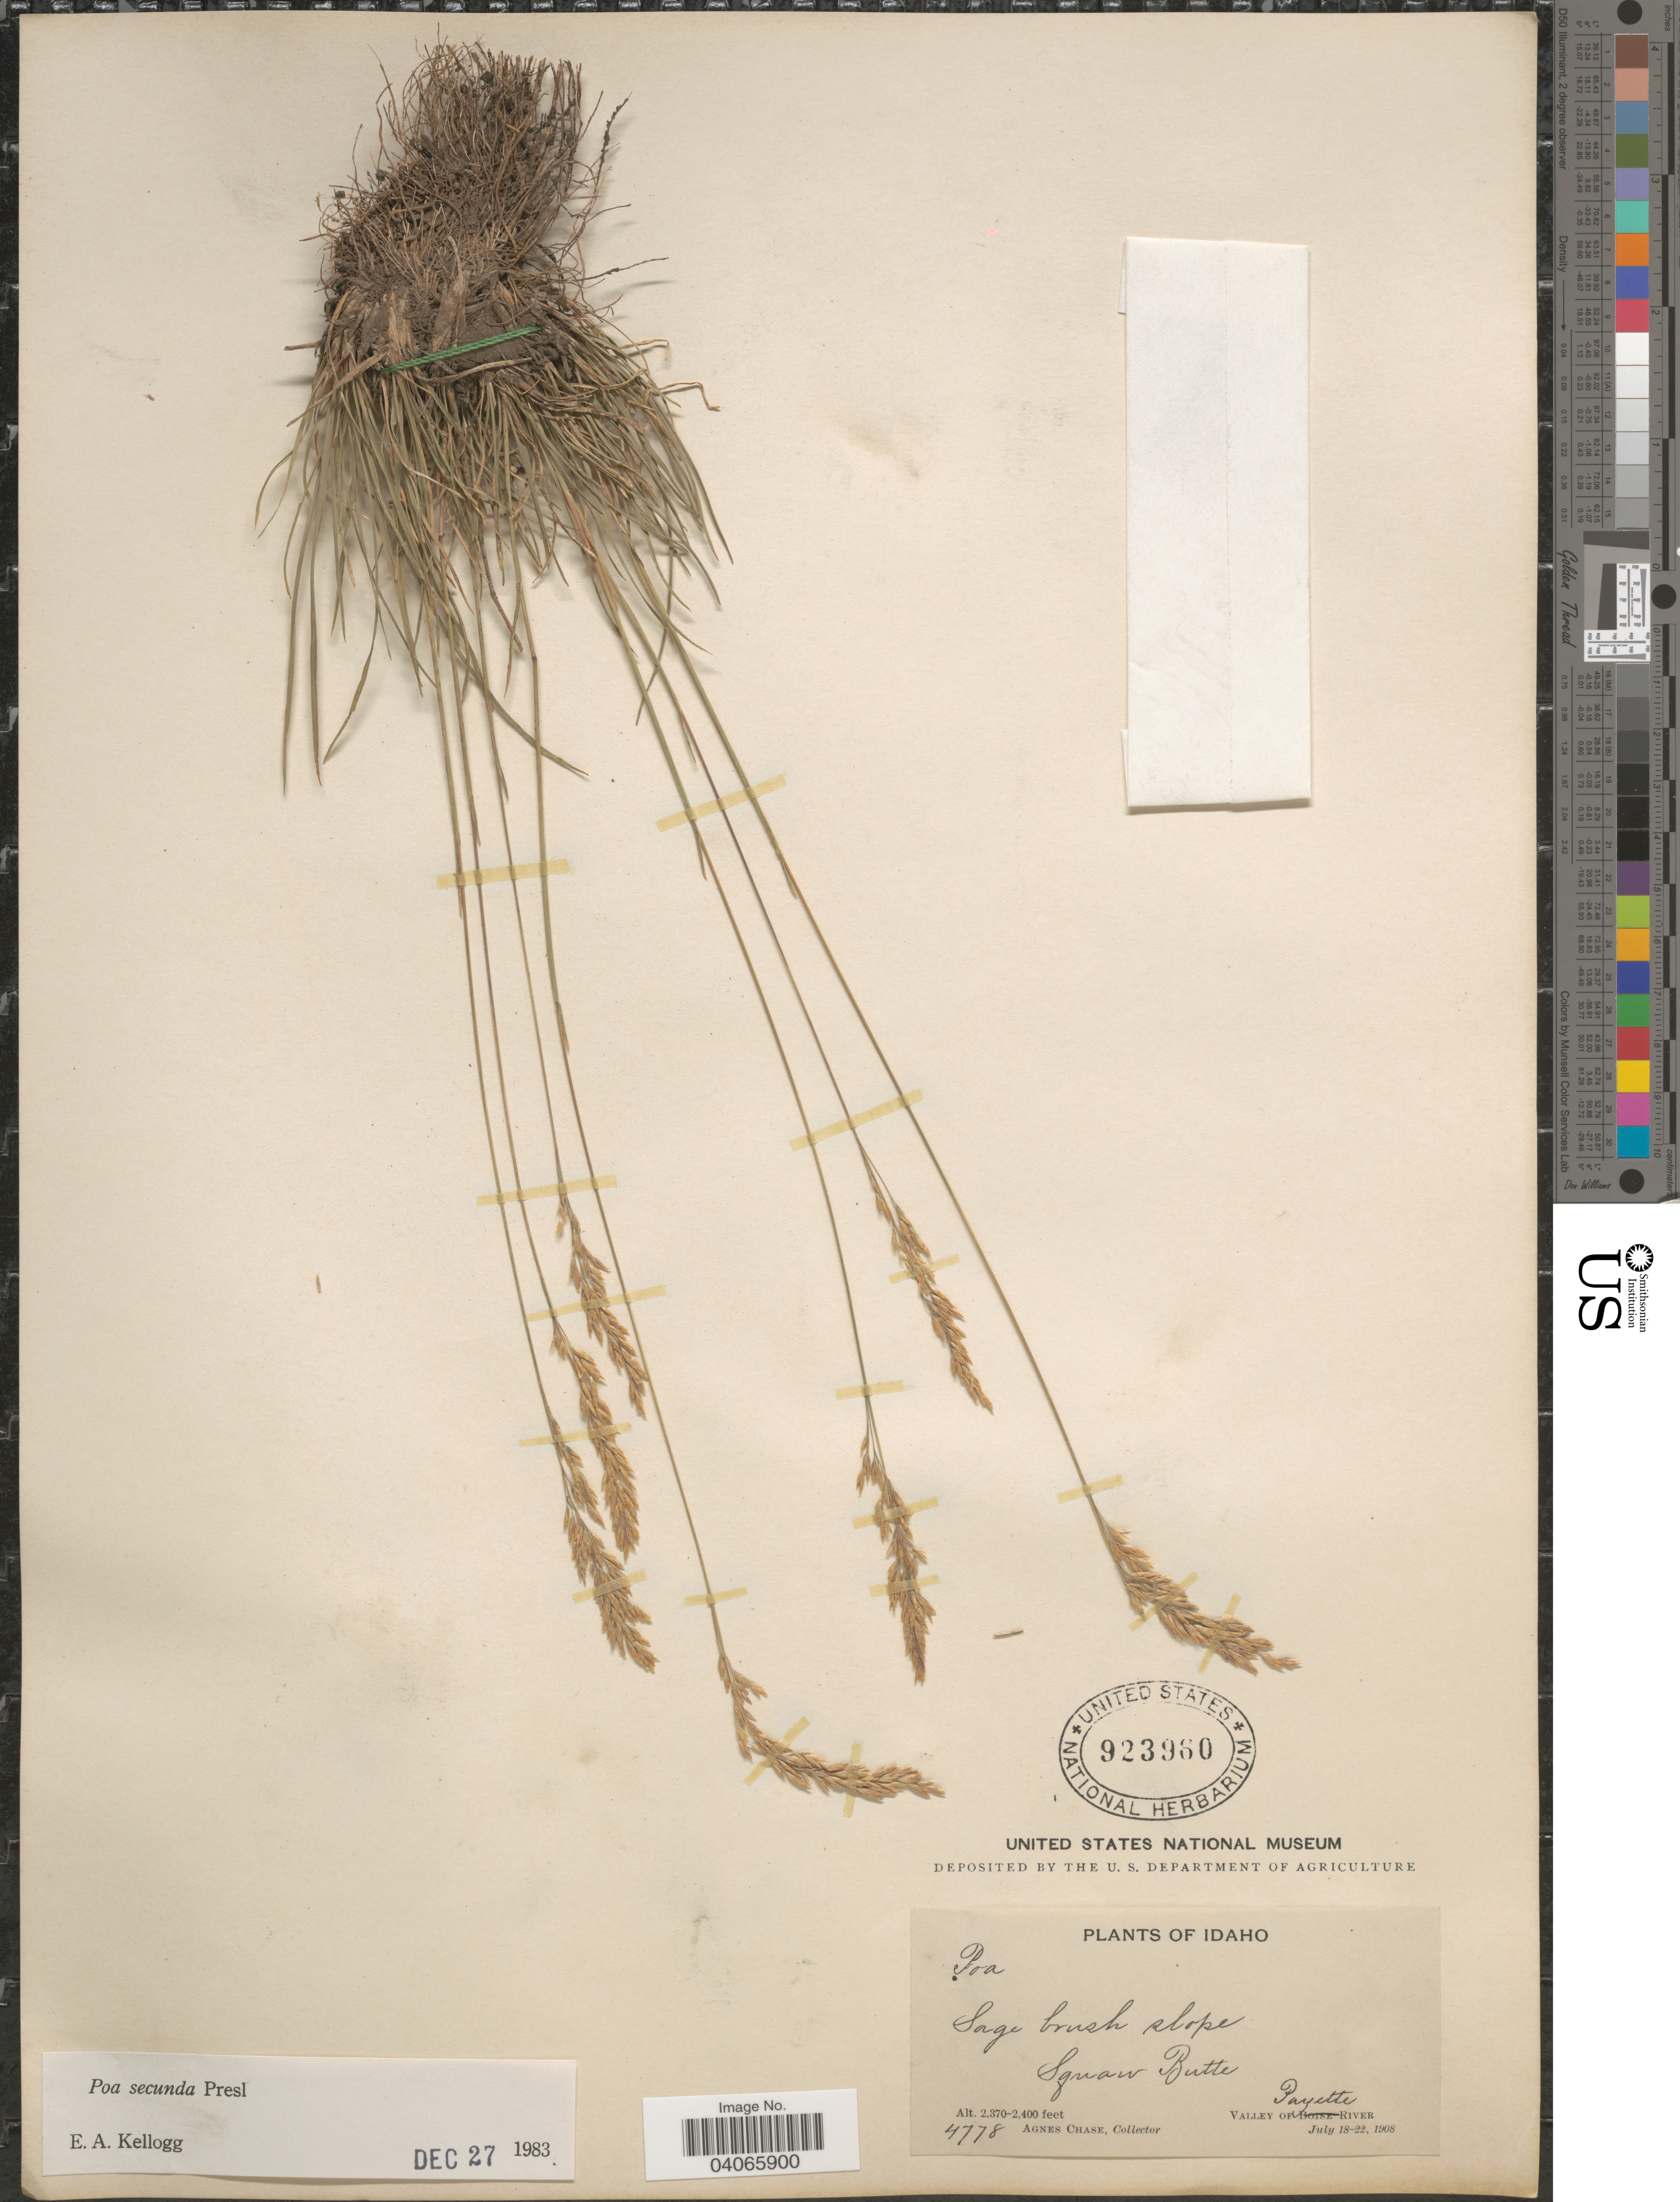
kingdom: Plantae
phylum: Tracheophyta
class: Liliopsida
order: Poales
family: Poaceae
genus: Poa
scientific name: Poa secunda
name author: J. Presl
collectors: A. Chase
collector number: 4778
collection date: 1908-07-18/1908-07-22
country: United States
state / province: Idaho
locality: Squaw Butte. Valley of Payette River.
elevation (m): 722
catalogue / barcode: US 923960